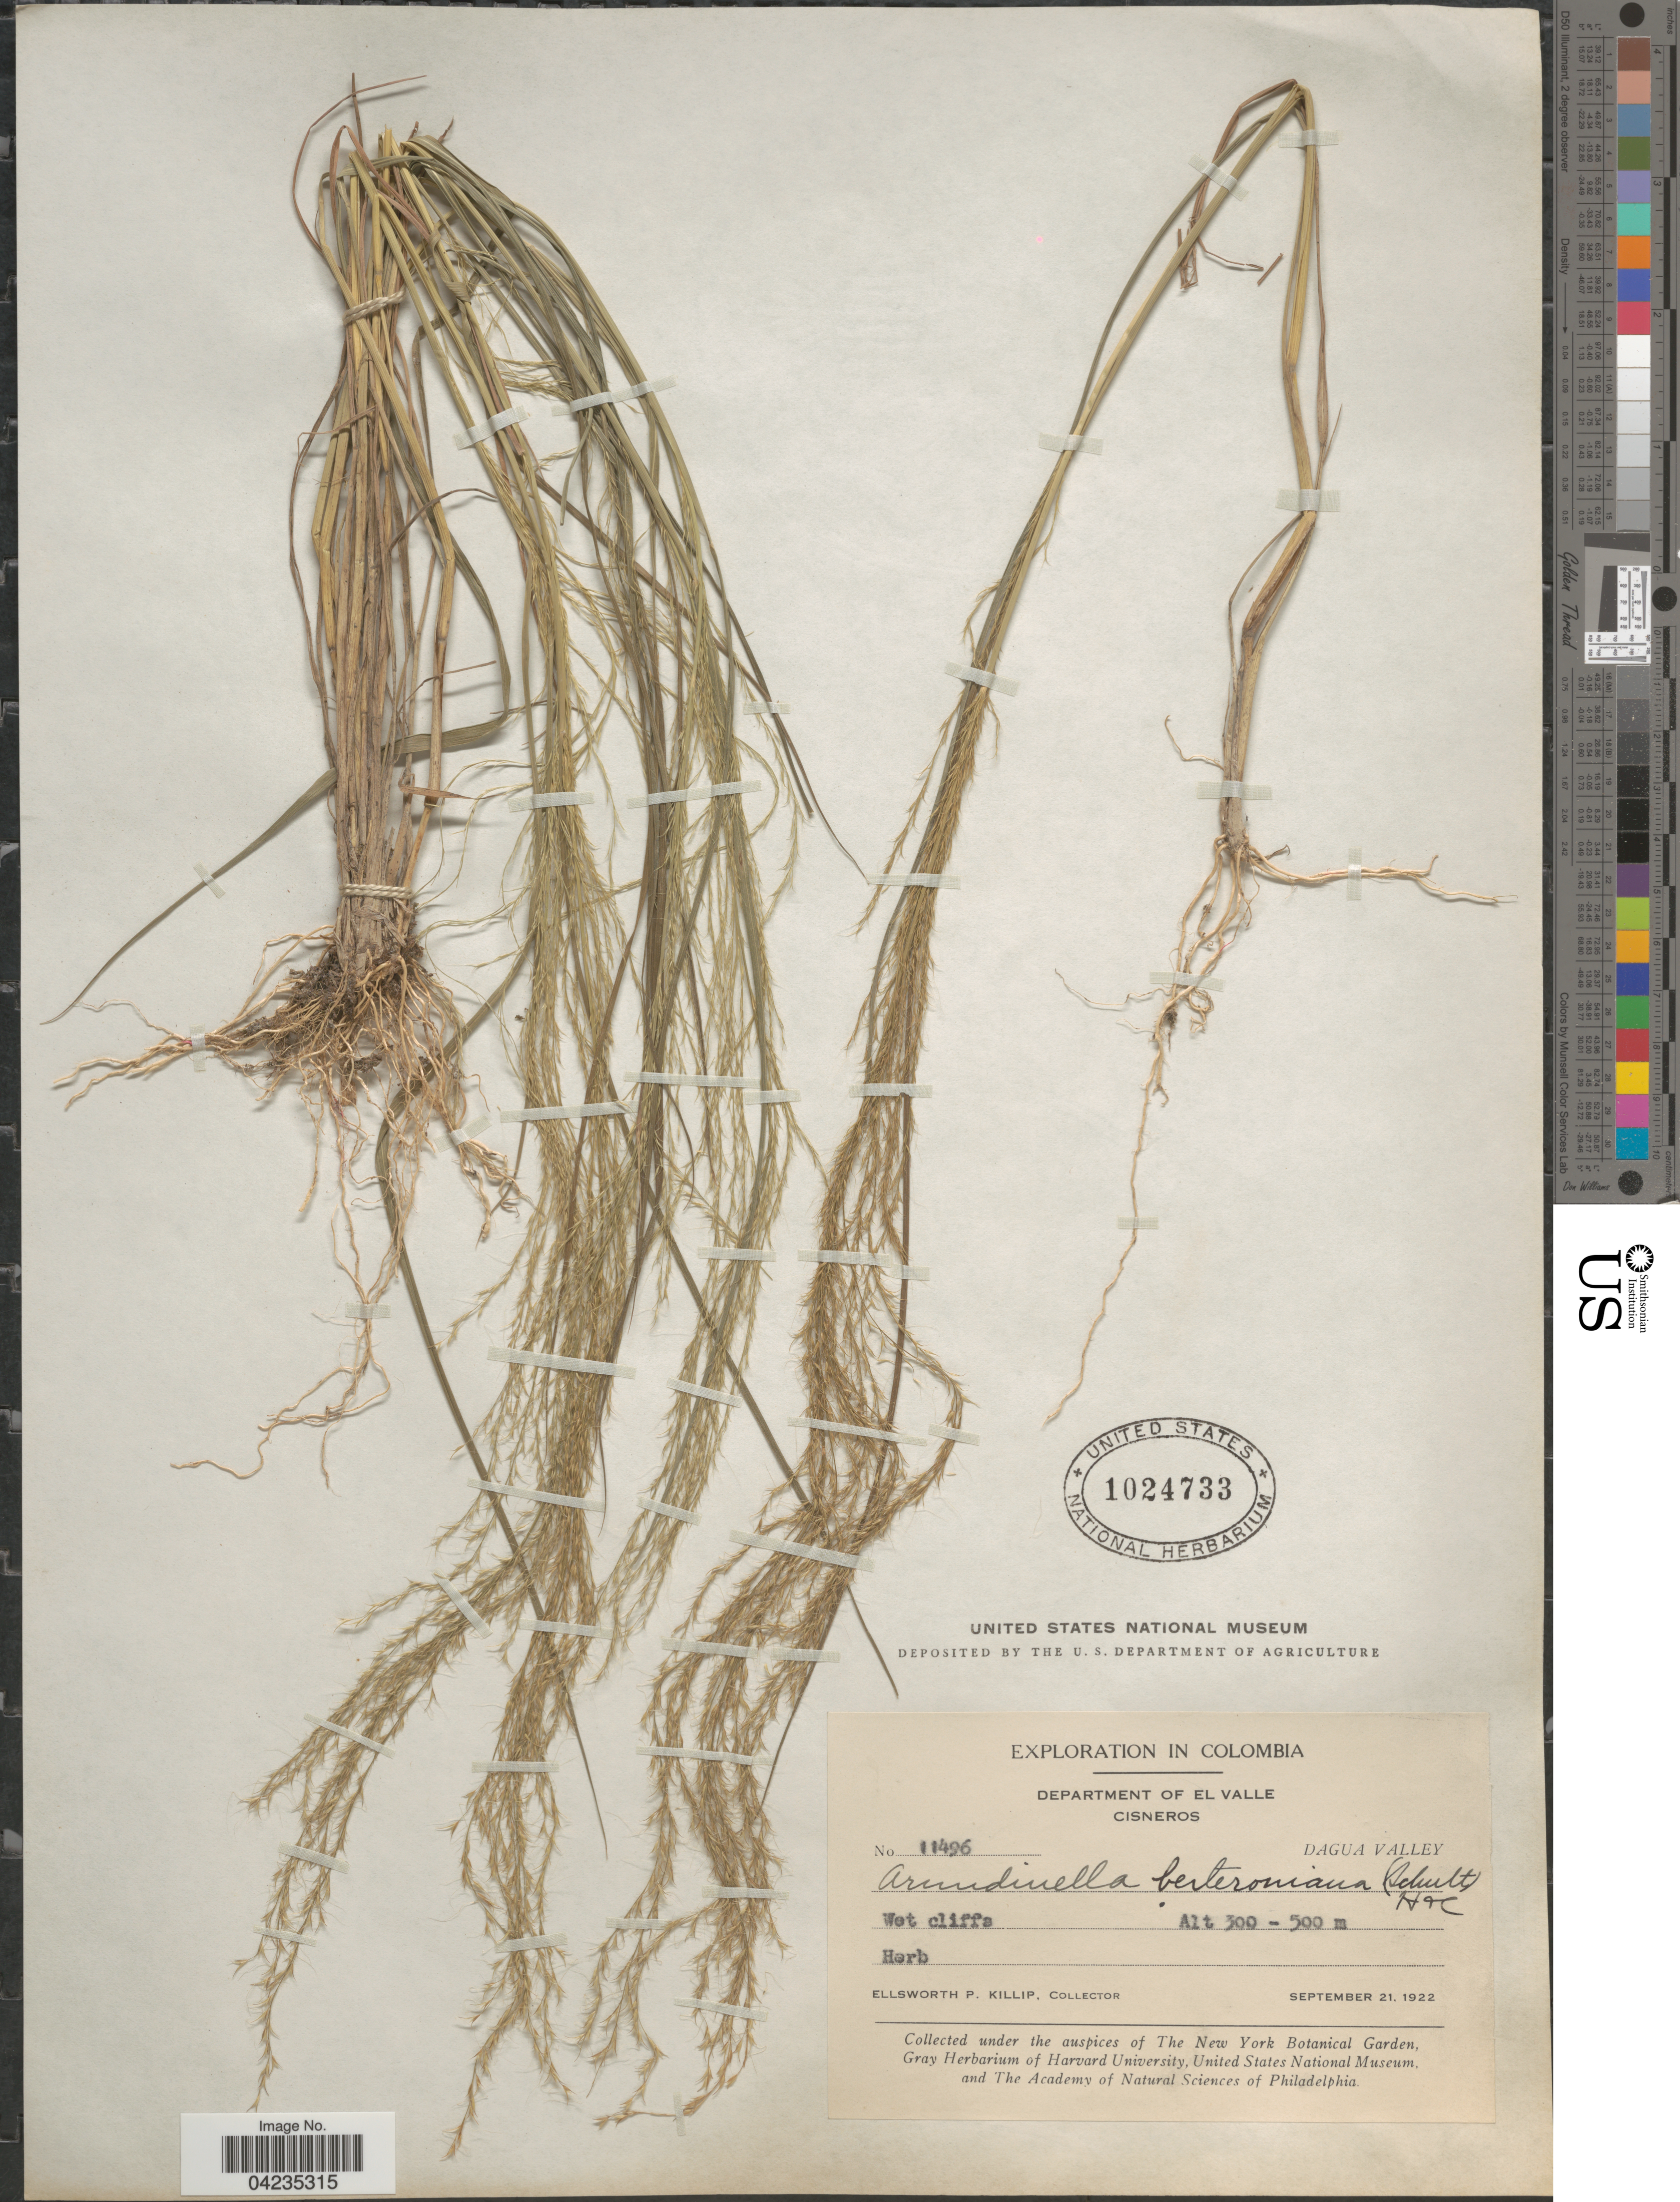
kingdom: Plantae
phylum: Tracheophyta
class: Liliopsida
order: Poales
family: Poaceae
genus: Arundinella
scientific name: Arundinella berteroniana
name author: (Schult.) Hitchc. & Chase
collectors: E. P. Killip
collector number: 11496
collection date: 1922-09-21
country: Colombia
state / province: Valle del Cauca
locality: Exploration in Colombia. Department of El Valle. Cisneros. Dagua Valley.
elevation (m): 300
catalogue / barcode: US 1024733